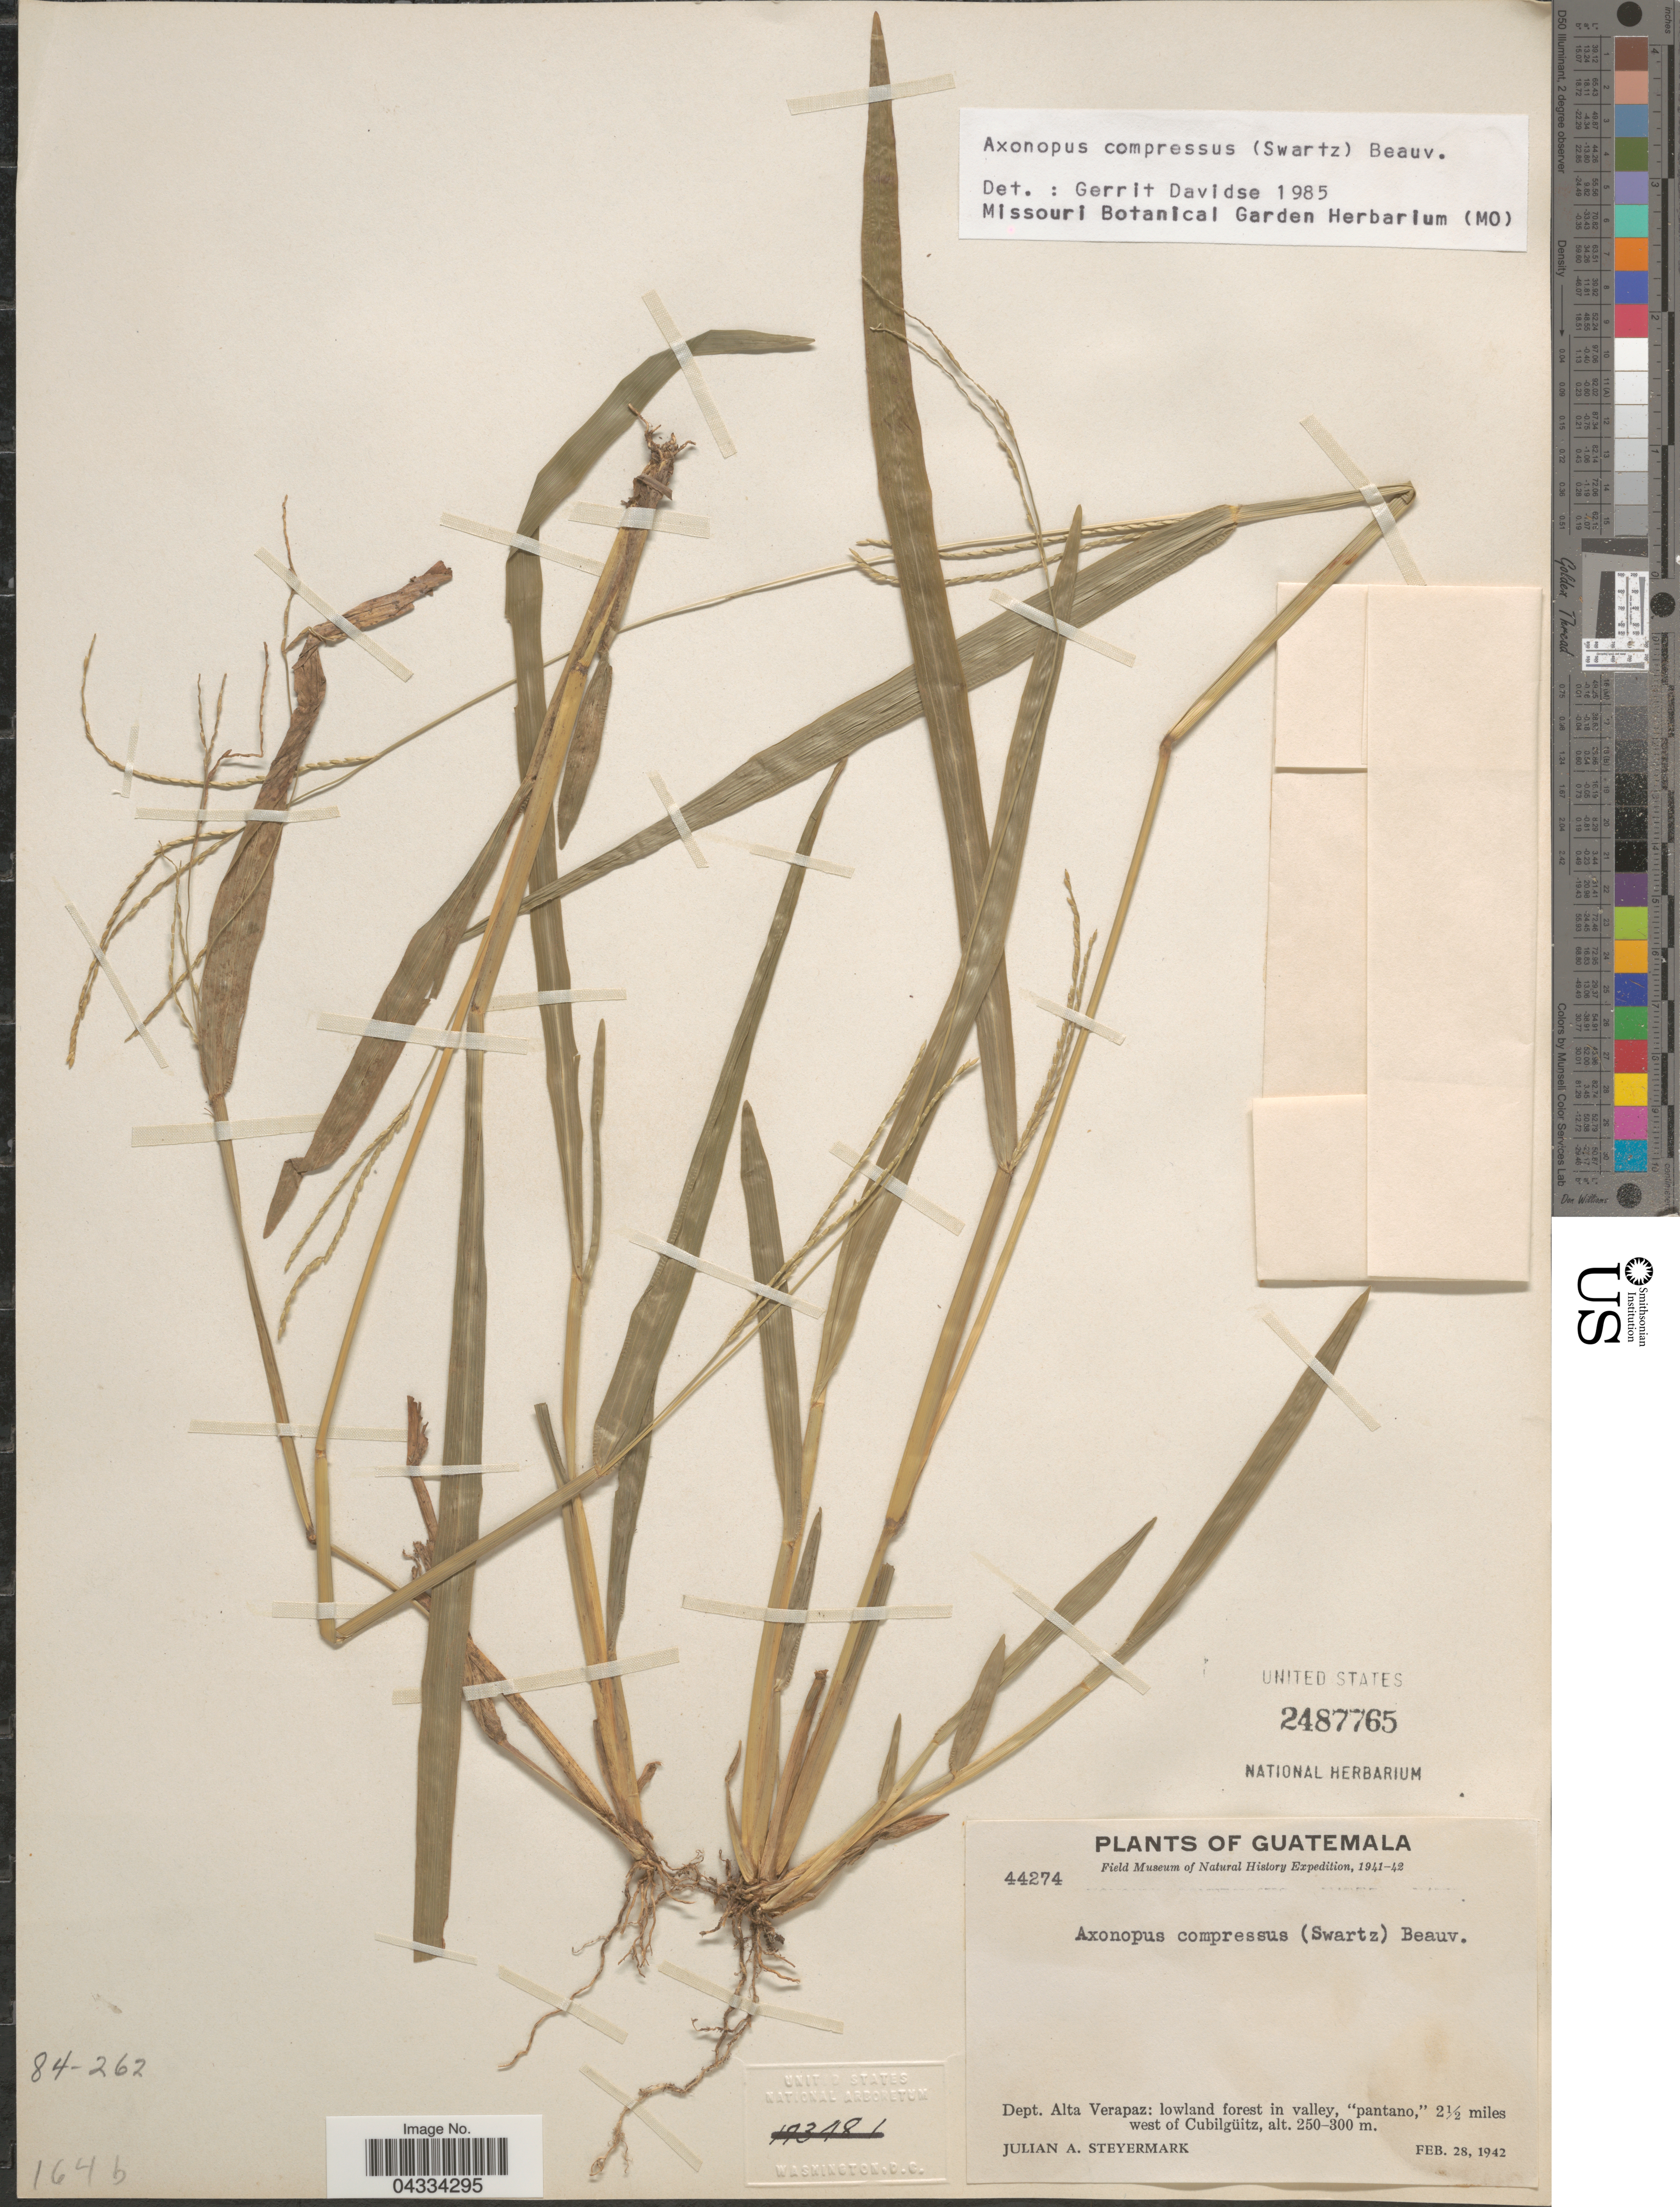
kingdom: Plantae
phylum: Tracheophyta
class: Liliopsida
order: Poales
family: Poaceae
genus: Axonopus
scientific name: Axonopus compressus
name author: (Sw.) P. Beauv.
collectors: J. Steyermark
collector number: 44274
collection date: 1942-02-28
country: Guatemala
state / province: Alta Verapaz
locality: Field Museum of Natural History Expedition, 1941-42. Dept. Alta Verapaz: lowland forest in valley, "pantano," 2½ miles west of Cubilgüitz.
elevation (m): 250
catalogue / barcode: US 2487765